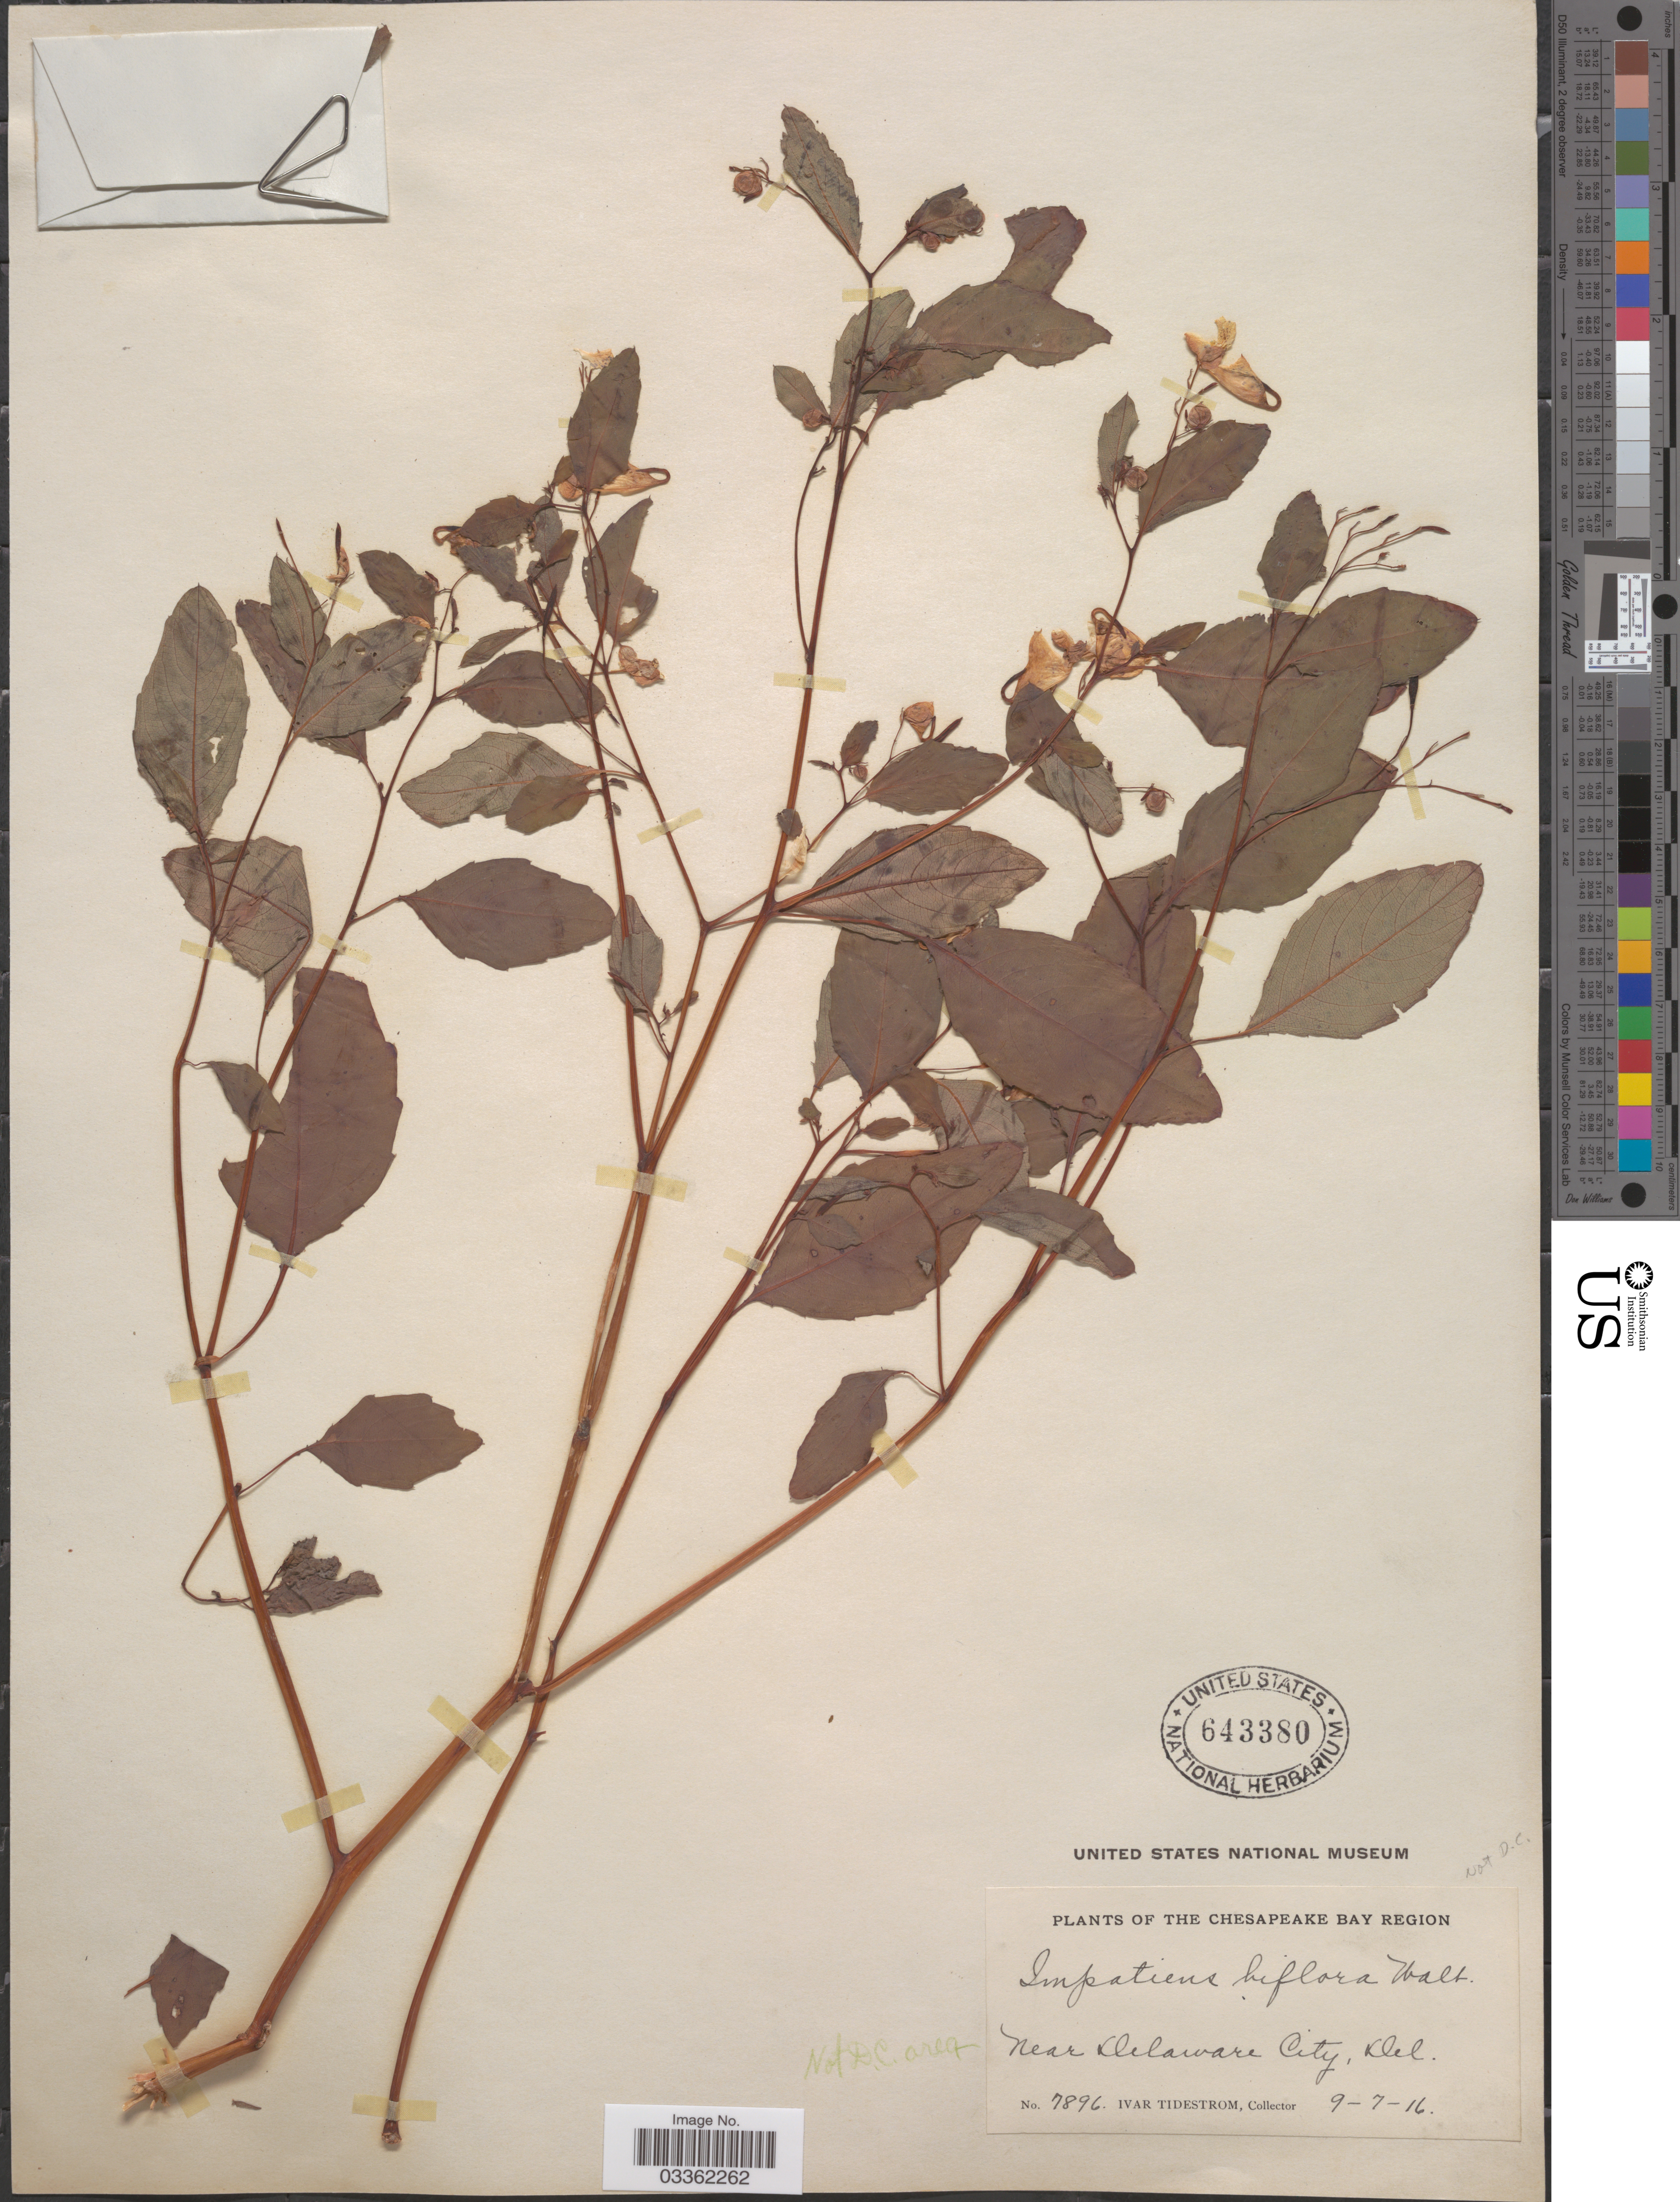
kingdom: Plantae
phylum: Tracheophyta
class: Magnoliopsida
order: Ericales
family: Balsaminaceae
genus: Impatiens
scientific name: Impatiens capensis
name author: Meerb.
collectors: I. F. Tidestrom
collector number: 7896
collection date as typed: Transcribed d/m/y: 7/9/16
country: United States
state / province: Delaware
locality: The Chesapeake Bay Region, Near Delaware City.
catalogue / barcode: US 643380